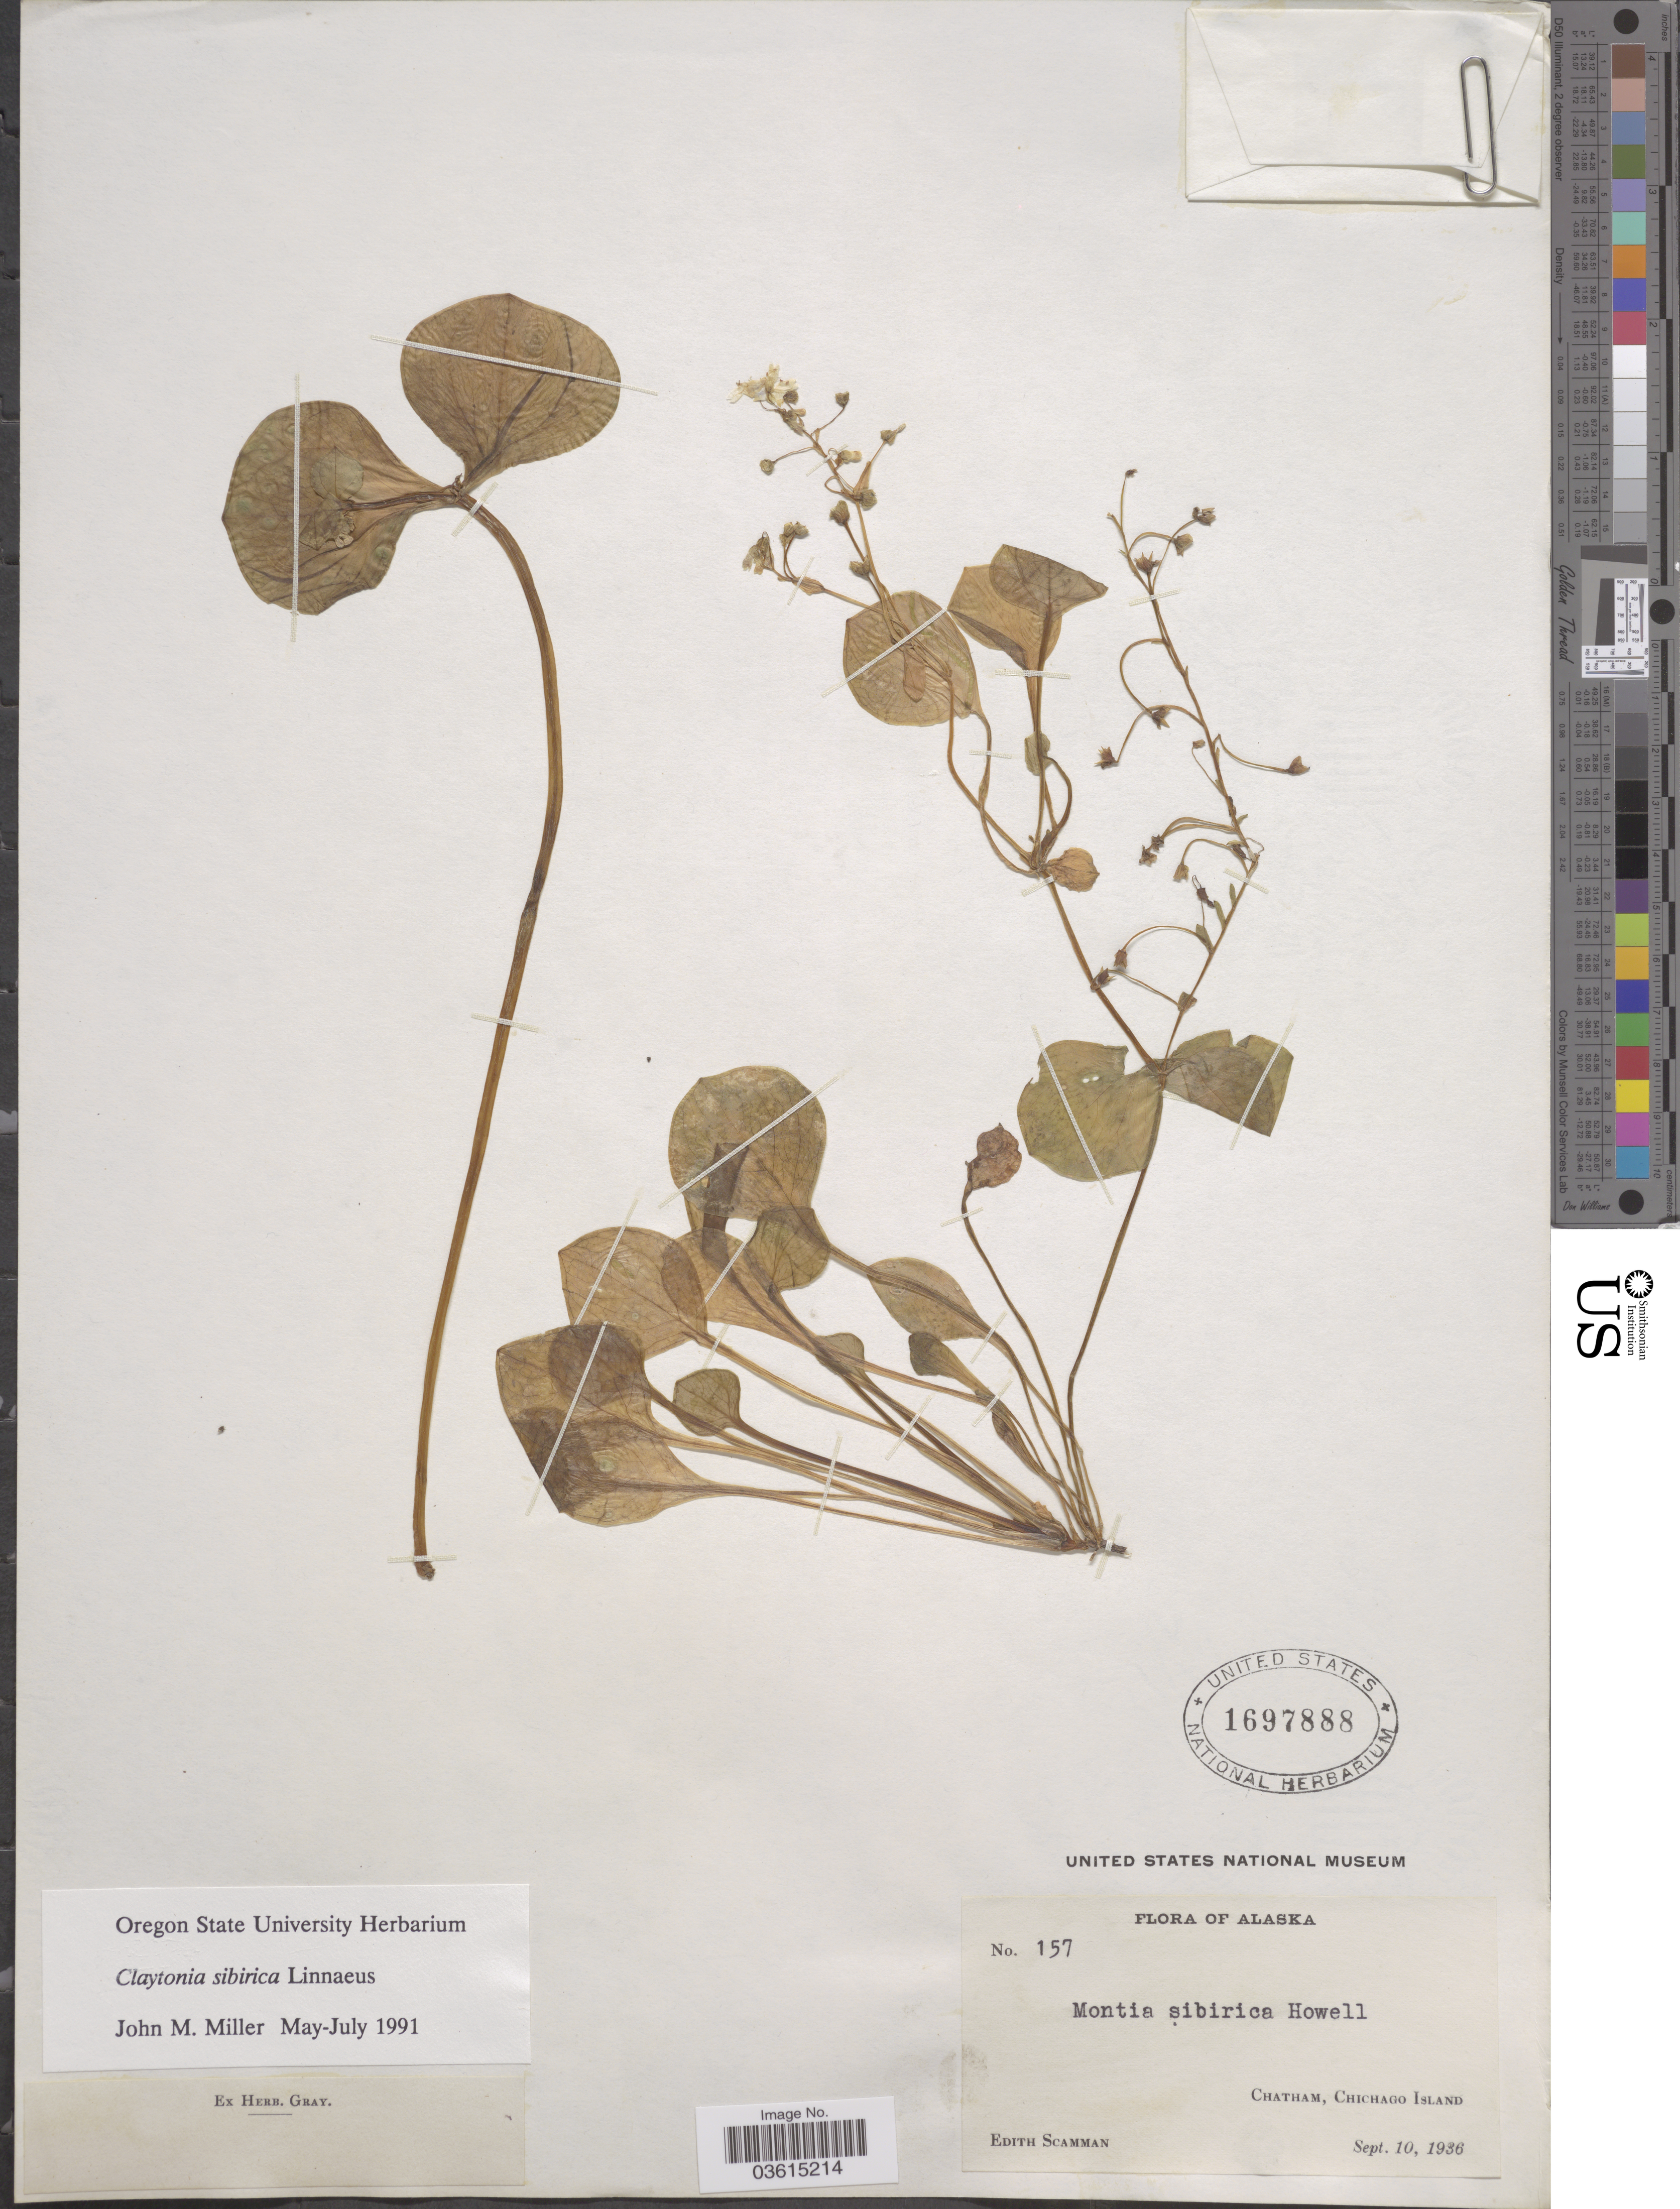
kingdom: Plantae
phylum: Tracheophyta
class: Magnoliopsida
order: Caryophyllales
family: Montiaceae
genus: Claytonia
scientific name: Claytonia sibirica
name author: L.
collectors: E. Scamman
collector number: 157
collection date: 1936-09-10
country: United States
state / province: Alaska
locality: Chatham, Chichago Island.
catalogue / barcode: US 1697888